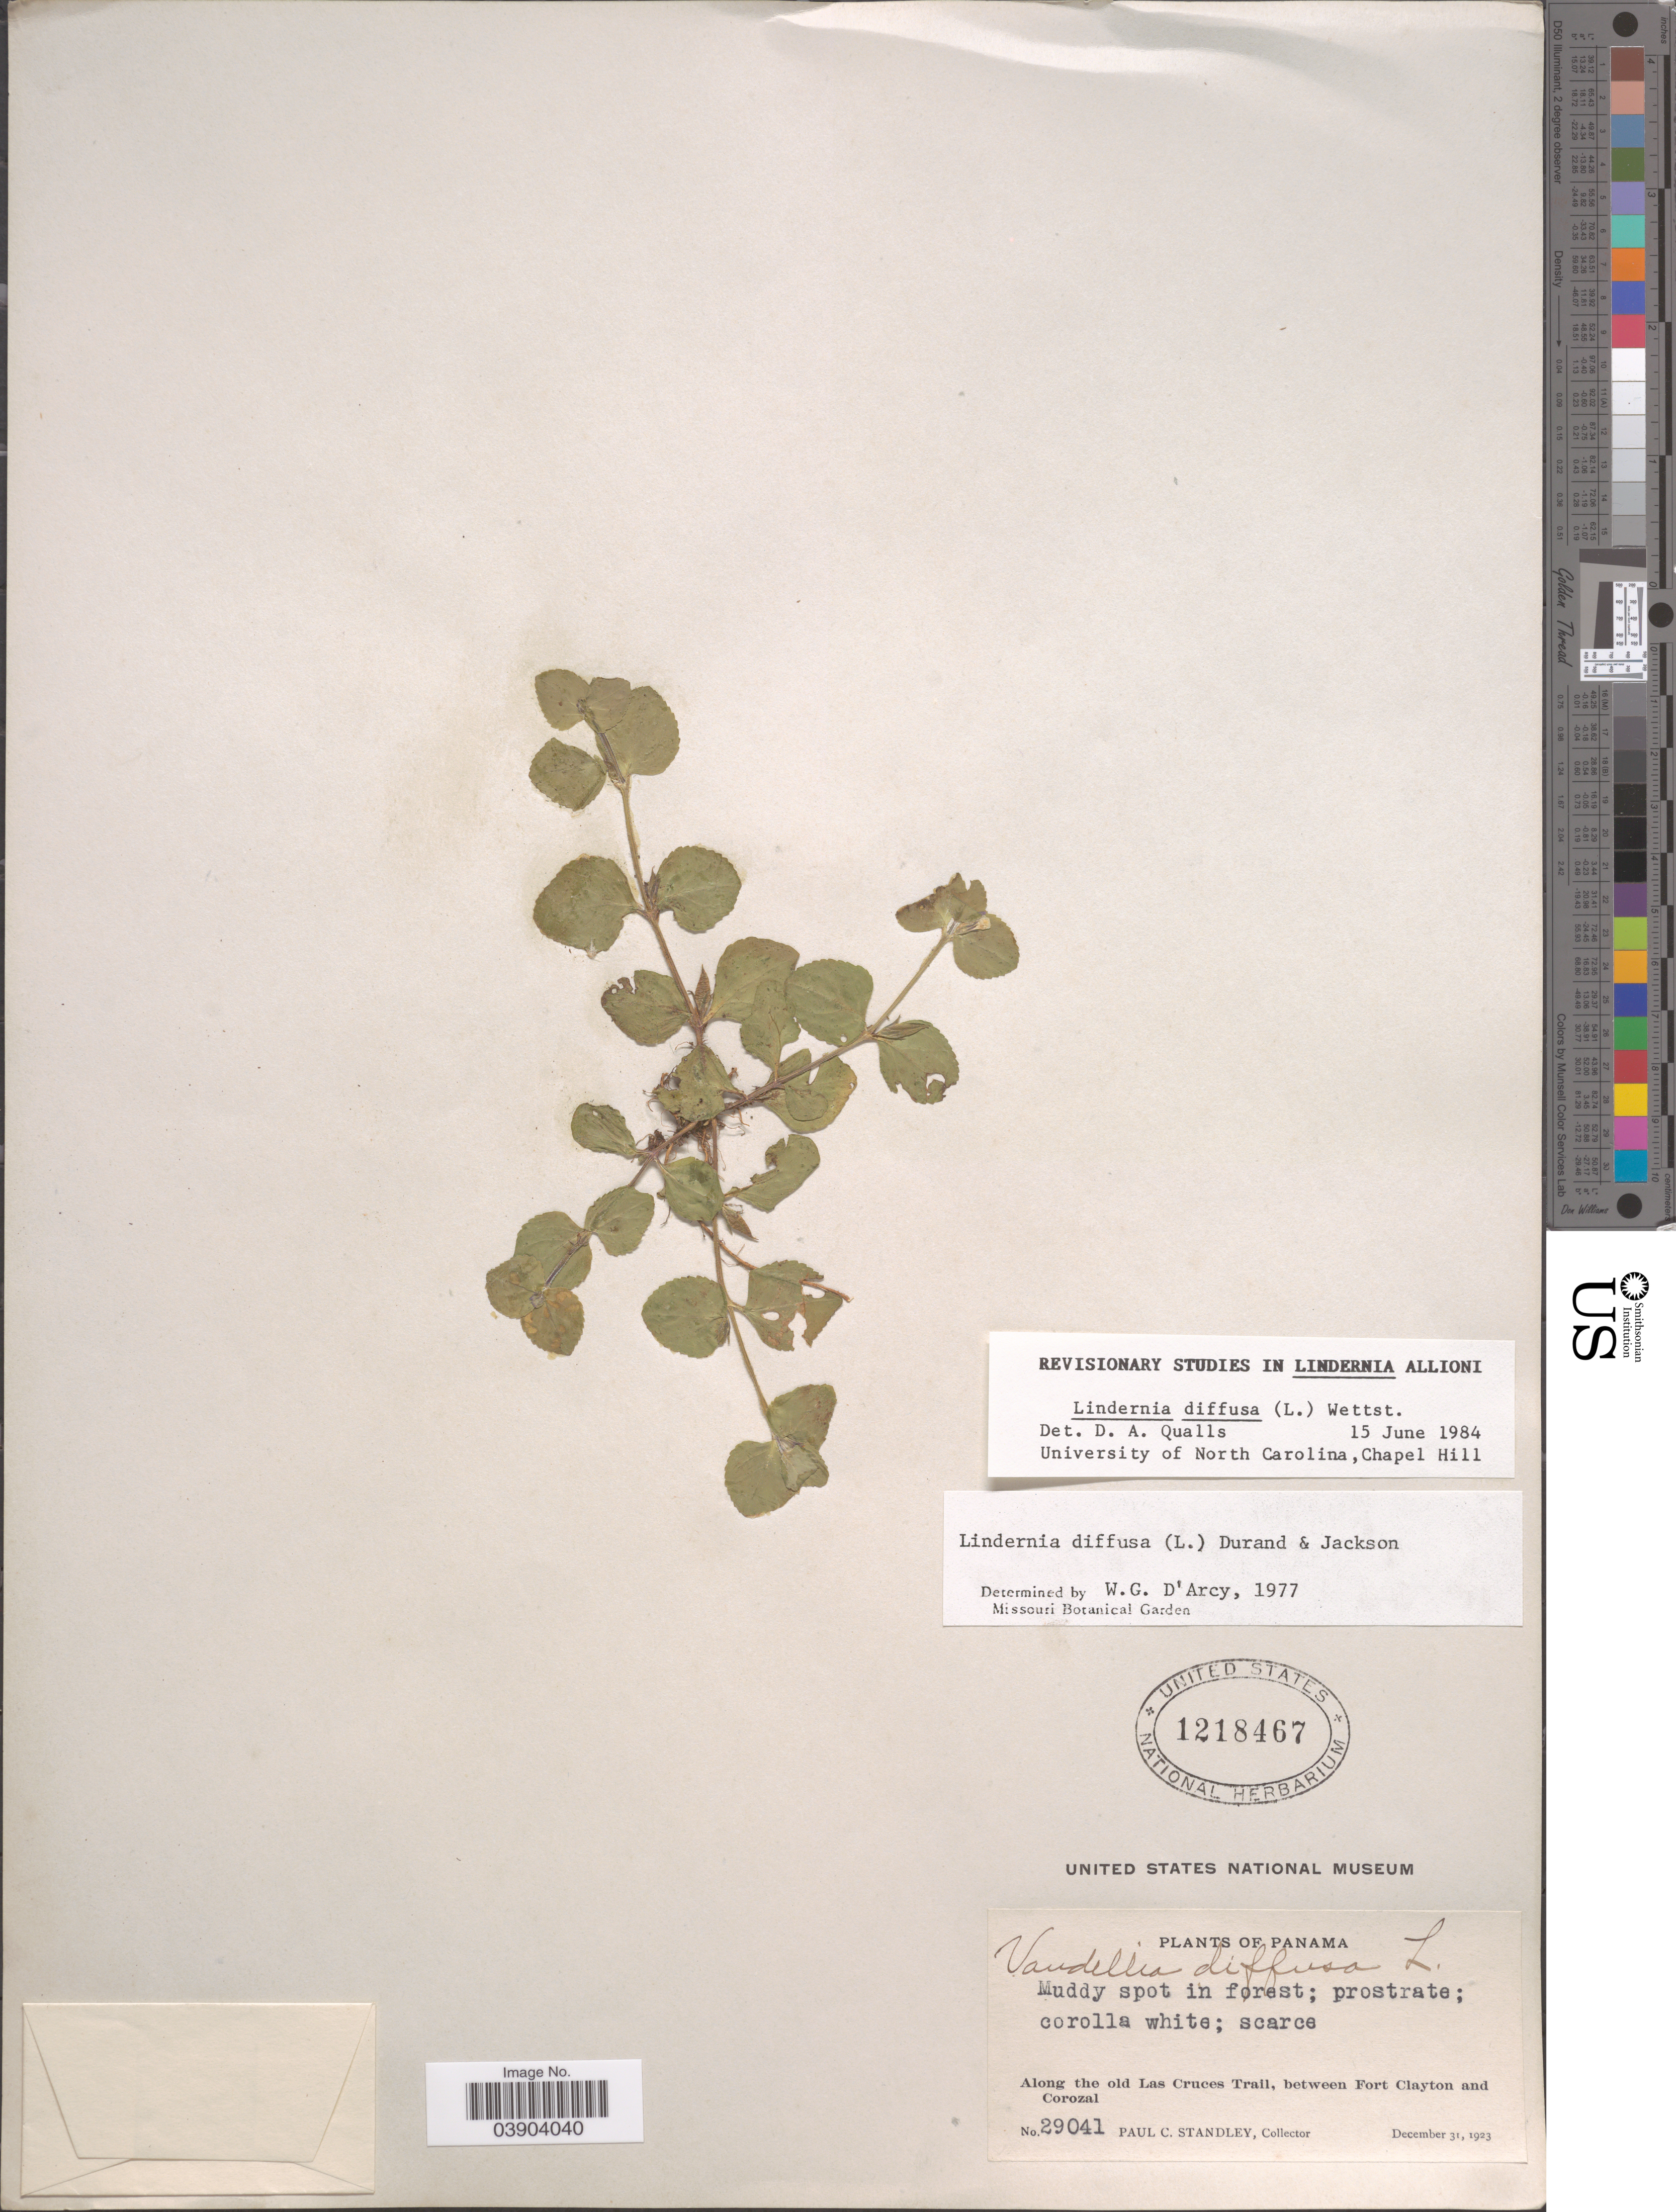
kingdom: Plantae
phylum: Tracheophyta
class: Magnoliopsida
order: Lamiales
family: Linderniaceae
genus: Lindernia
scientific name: Lindernia diffusa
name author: (L.) Wettst.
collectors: P. C. Standley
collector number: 29041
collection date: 1923-12-31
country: Panama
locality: Along the old Las Cruces Trail, between Fort Clayton and Corozal.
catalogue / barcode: US 1218467